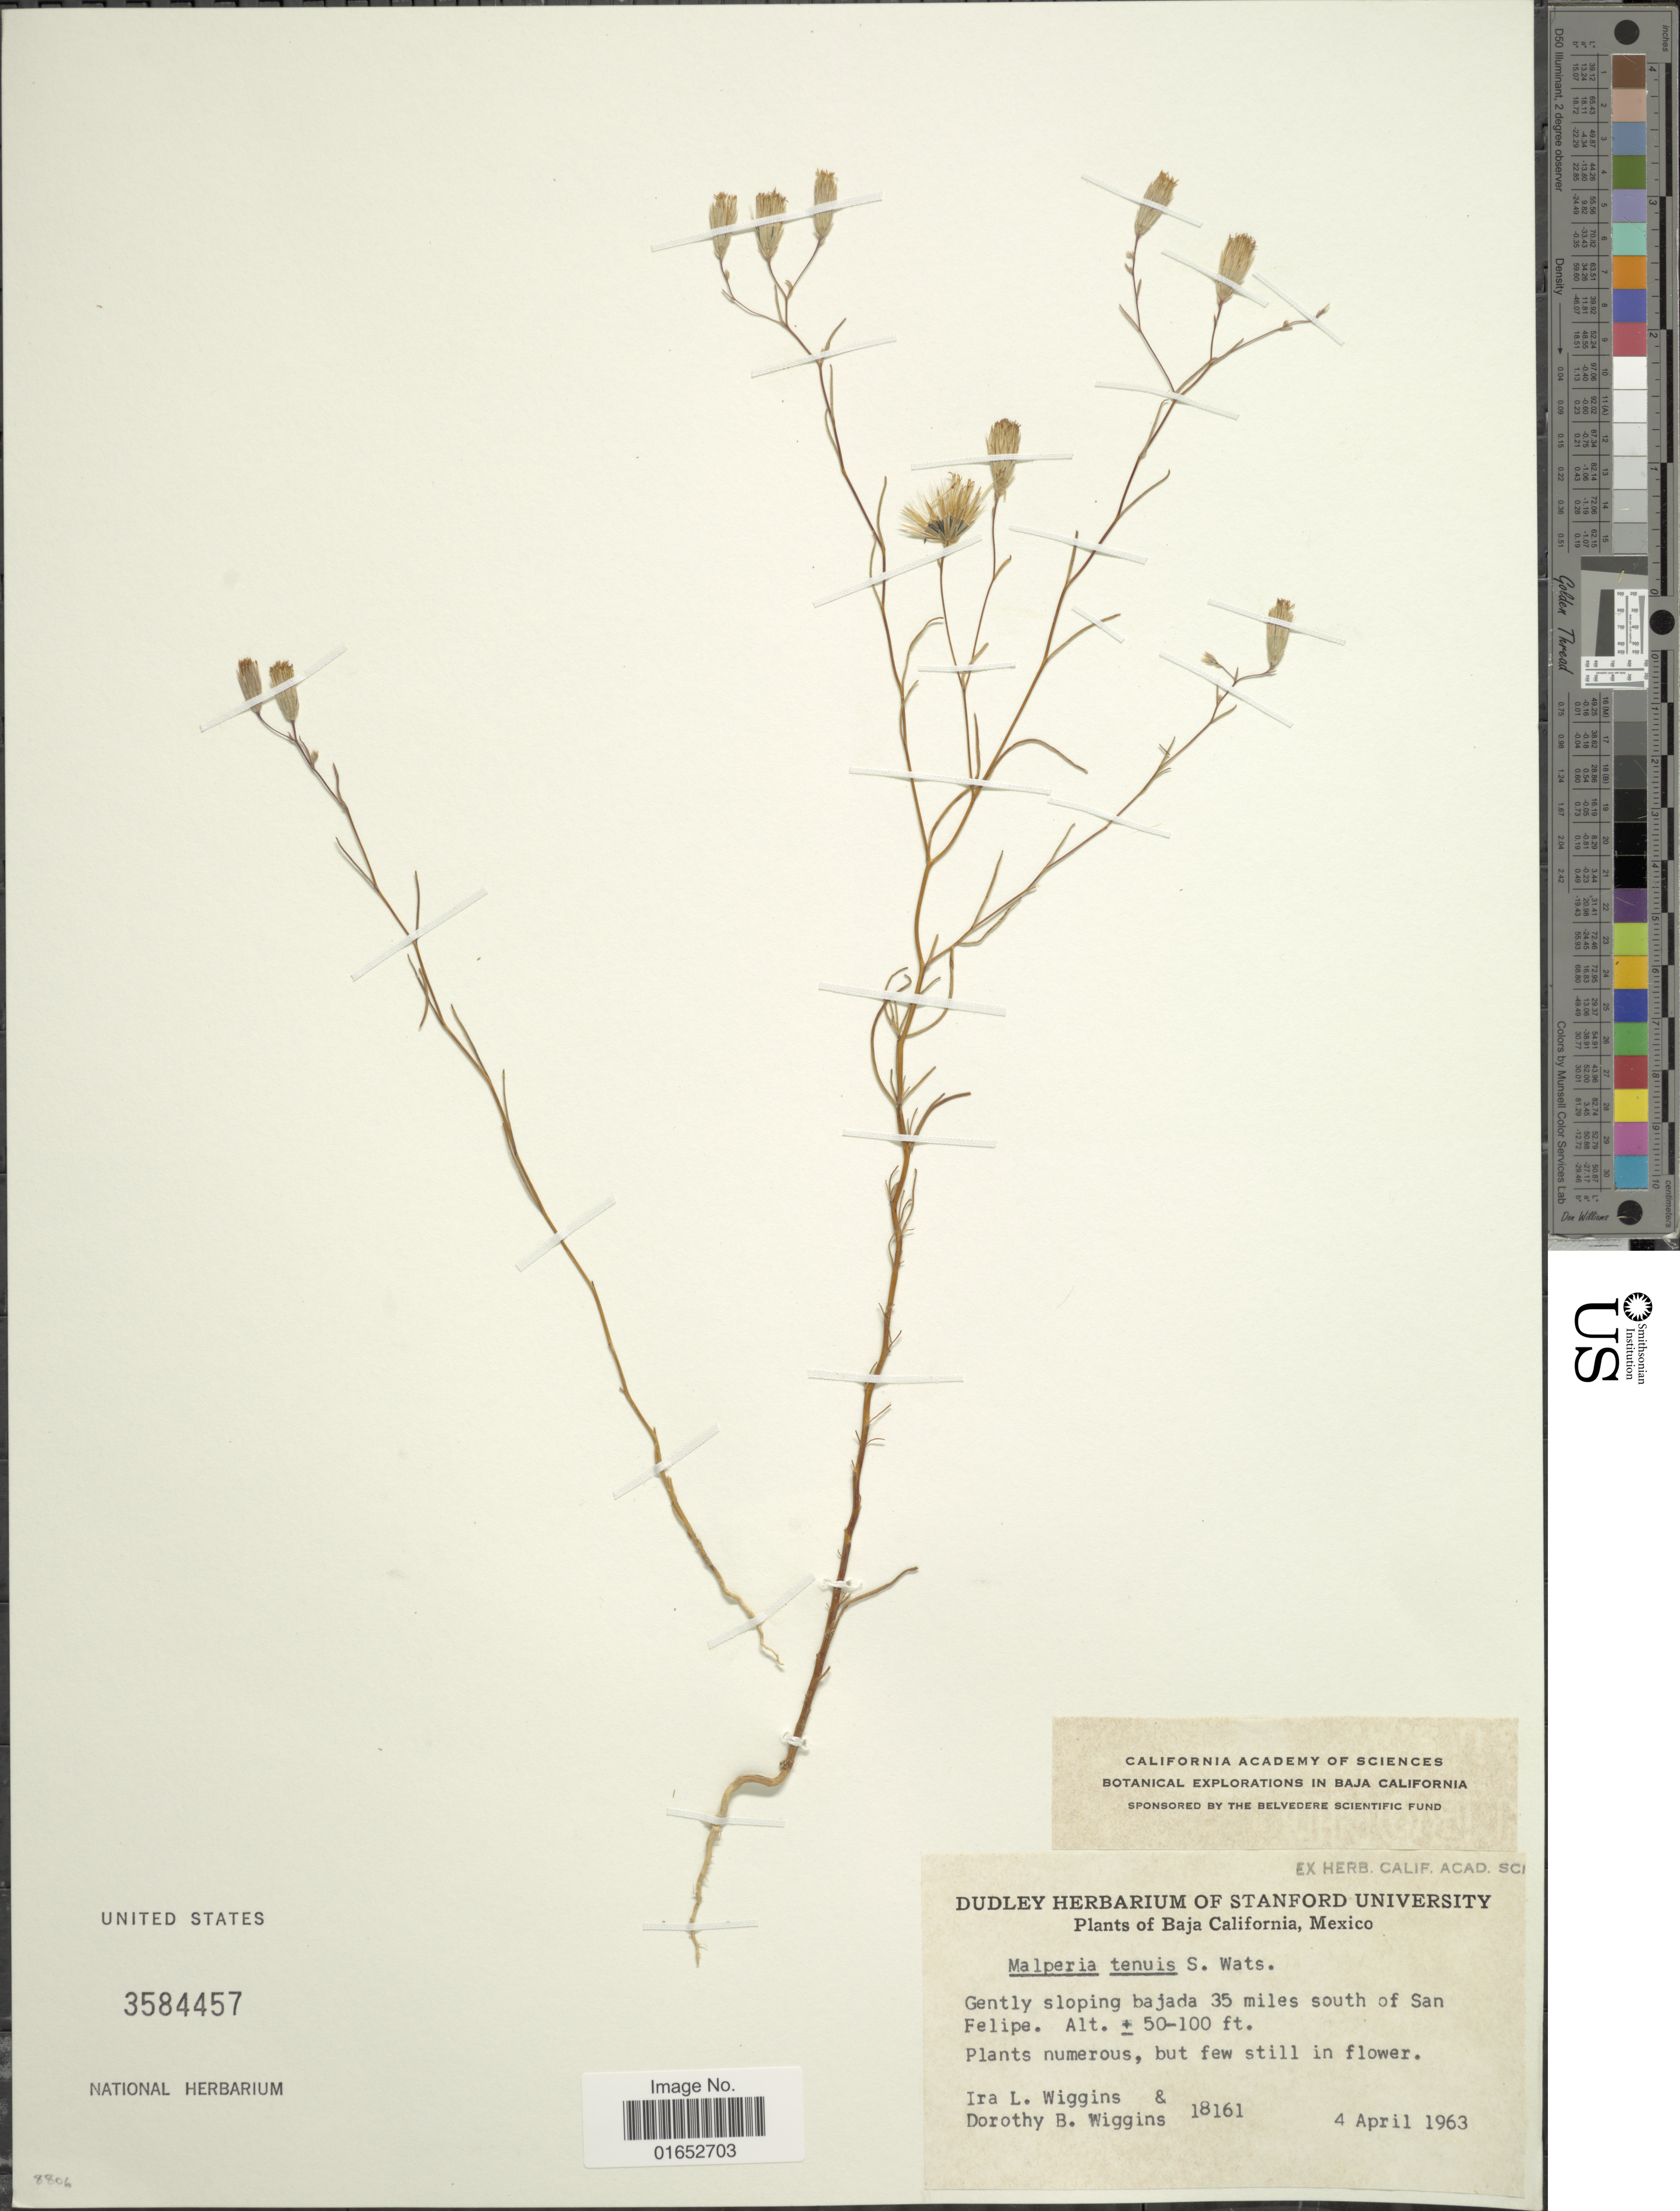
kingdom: Plantae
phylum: Tracheophyta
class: Magnoliopsida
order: Asterales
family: Asteraceae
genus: Malperia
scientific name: Malperia tenuis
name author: S. Watson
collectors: I. L. Wiggins & D. B. Wiggins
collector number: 18161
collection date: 1963-04-04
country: Mexico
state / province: Baja California Norte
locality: Gently sloping bajada 35 miles south of San Felipe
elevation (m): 15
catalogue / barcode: US 3584457